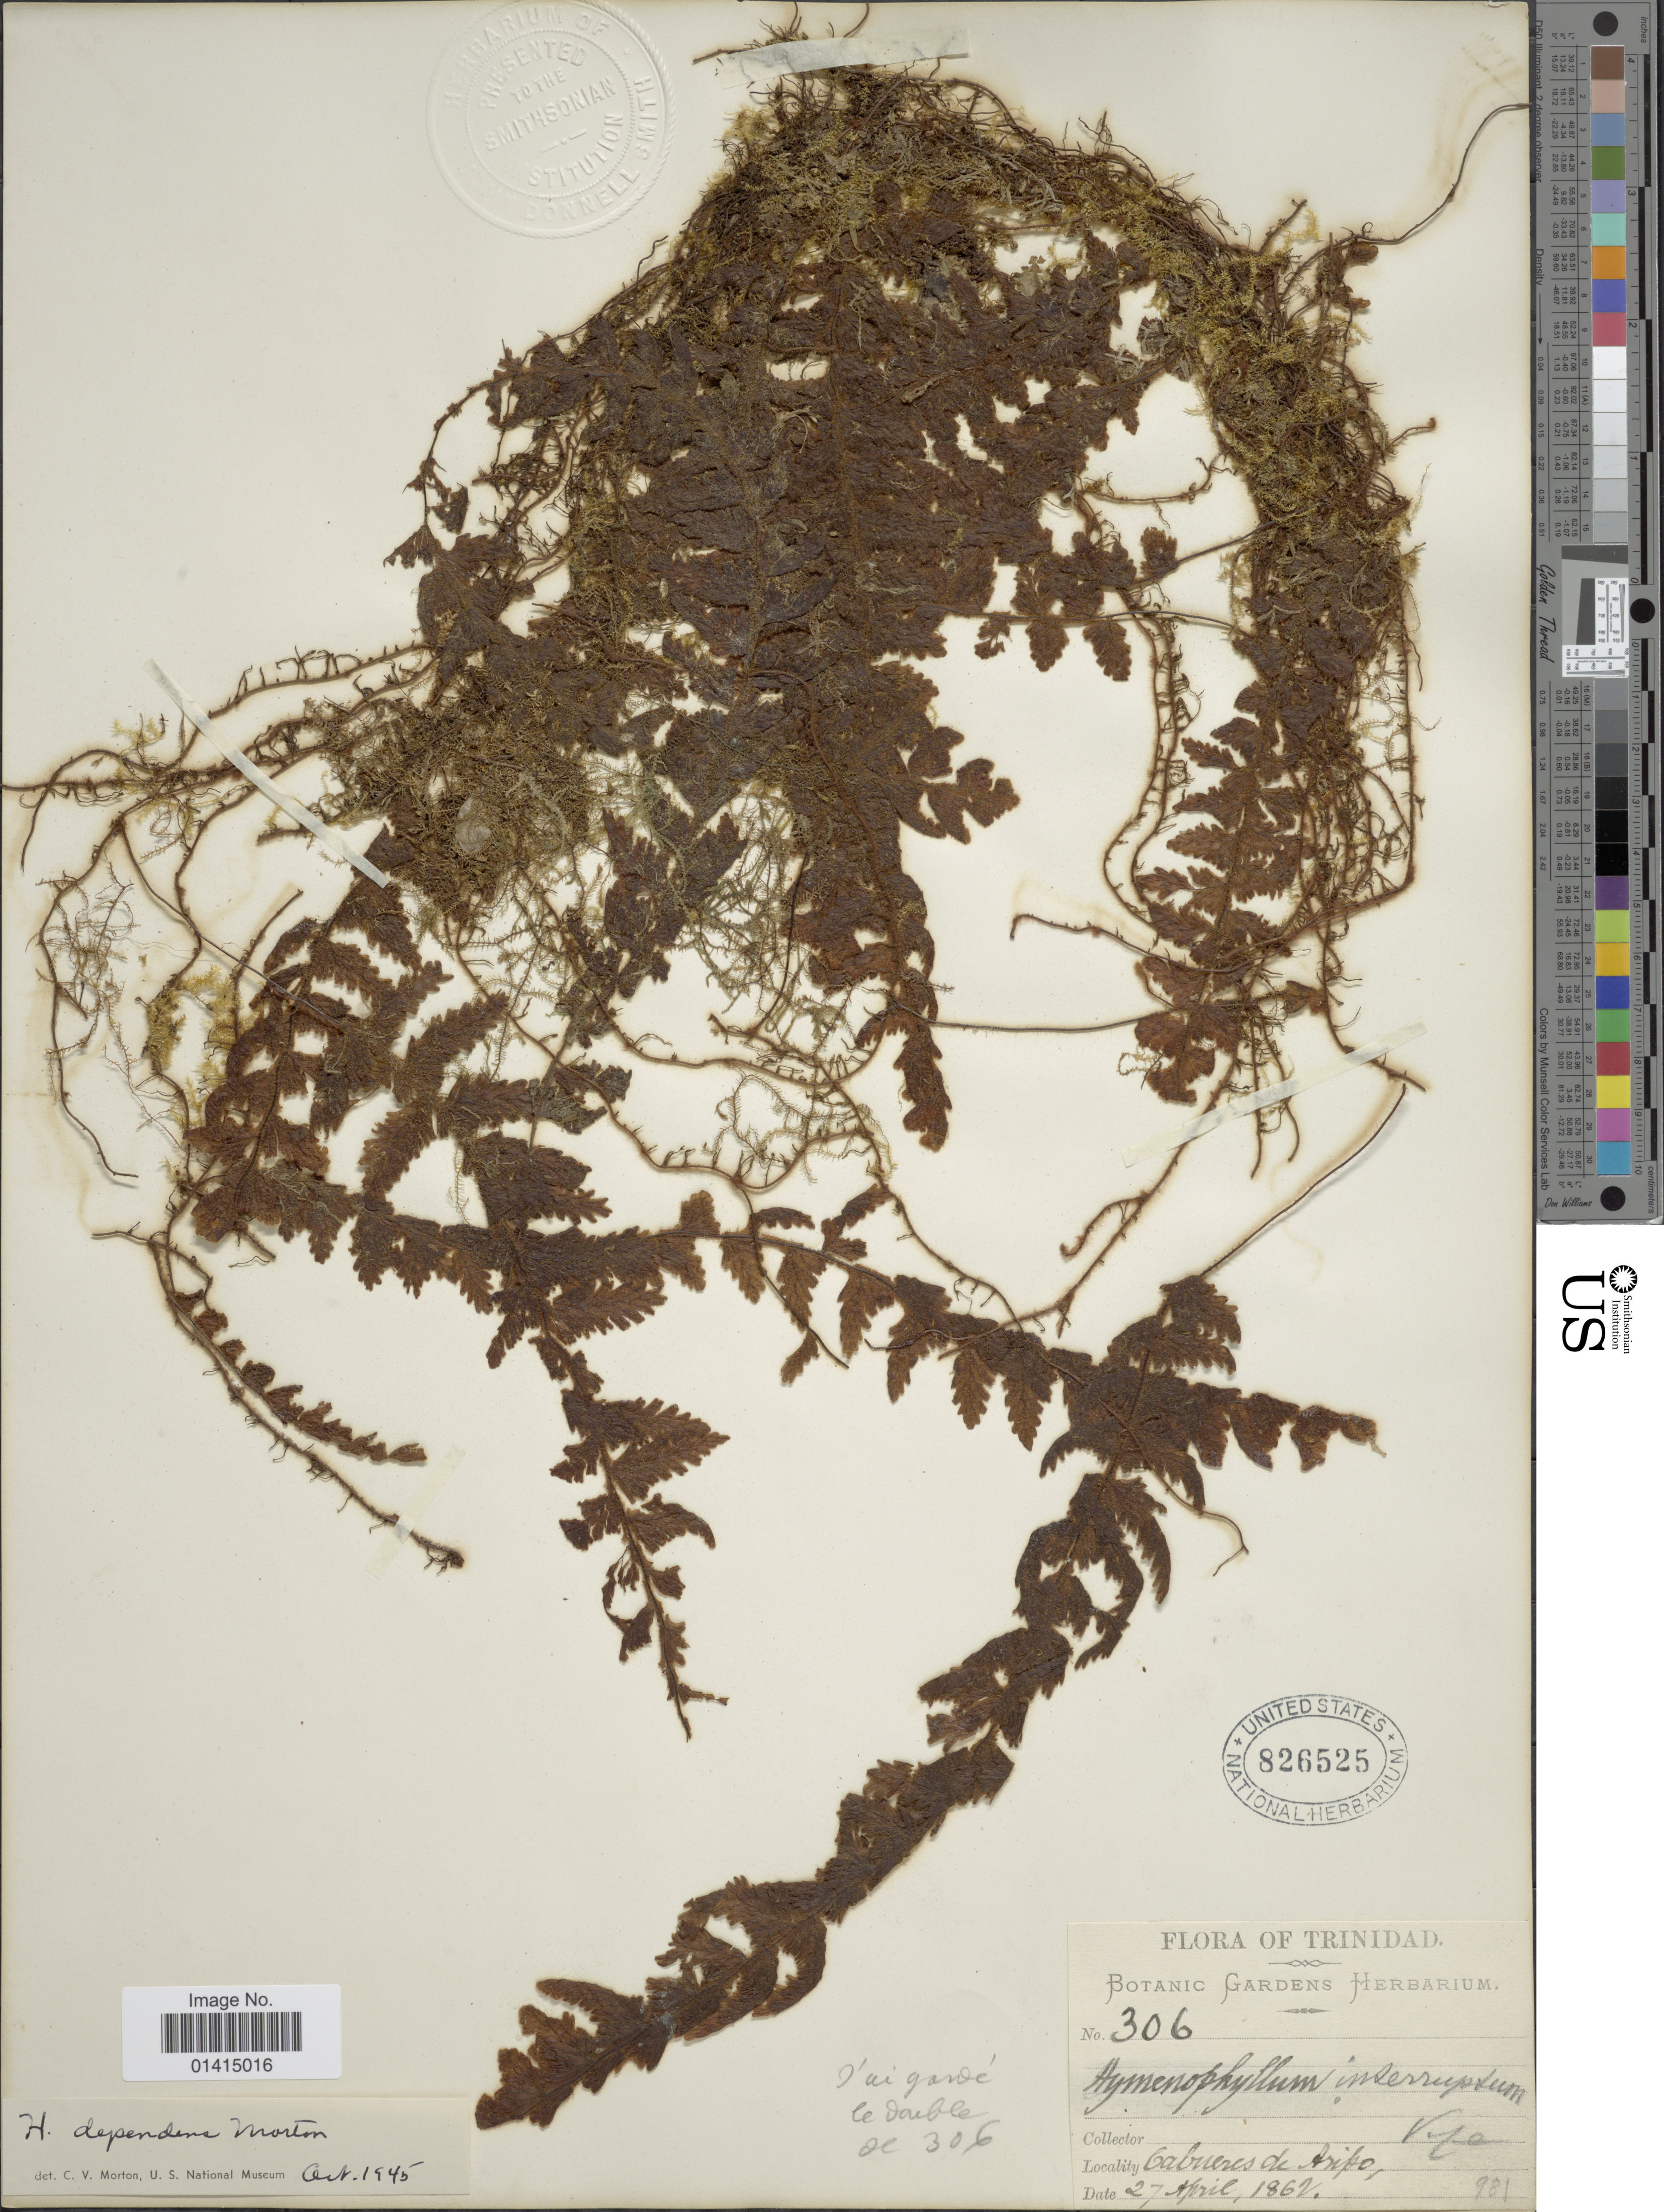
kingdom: Plantae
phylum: Tracheophyta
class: Polypodiopsida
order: Hymenophyllales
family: Hymenophyllaceae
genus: Hymenophyllum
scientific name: Hymenophyllum dependens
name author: C.V. Morton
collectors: Vita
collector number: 306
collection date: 1862-04-27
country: Trinidad and Tobago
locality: Trinidad, Cabueres de Aripo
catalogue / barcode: US 826525